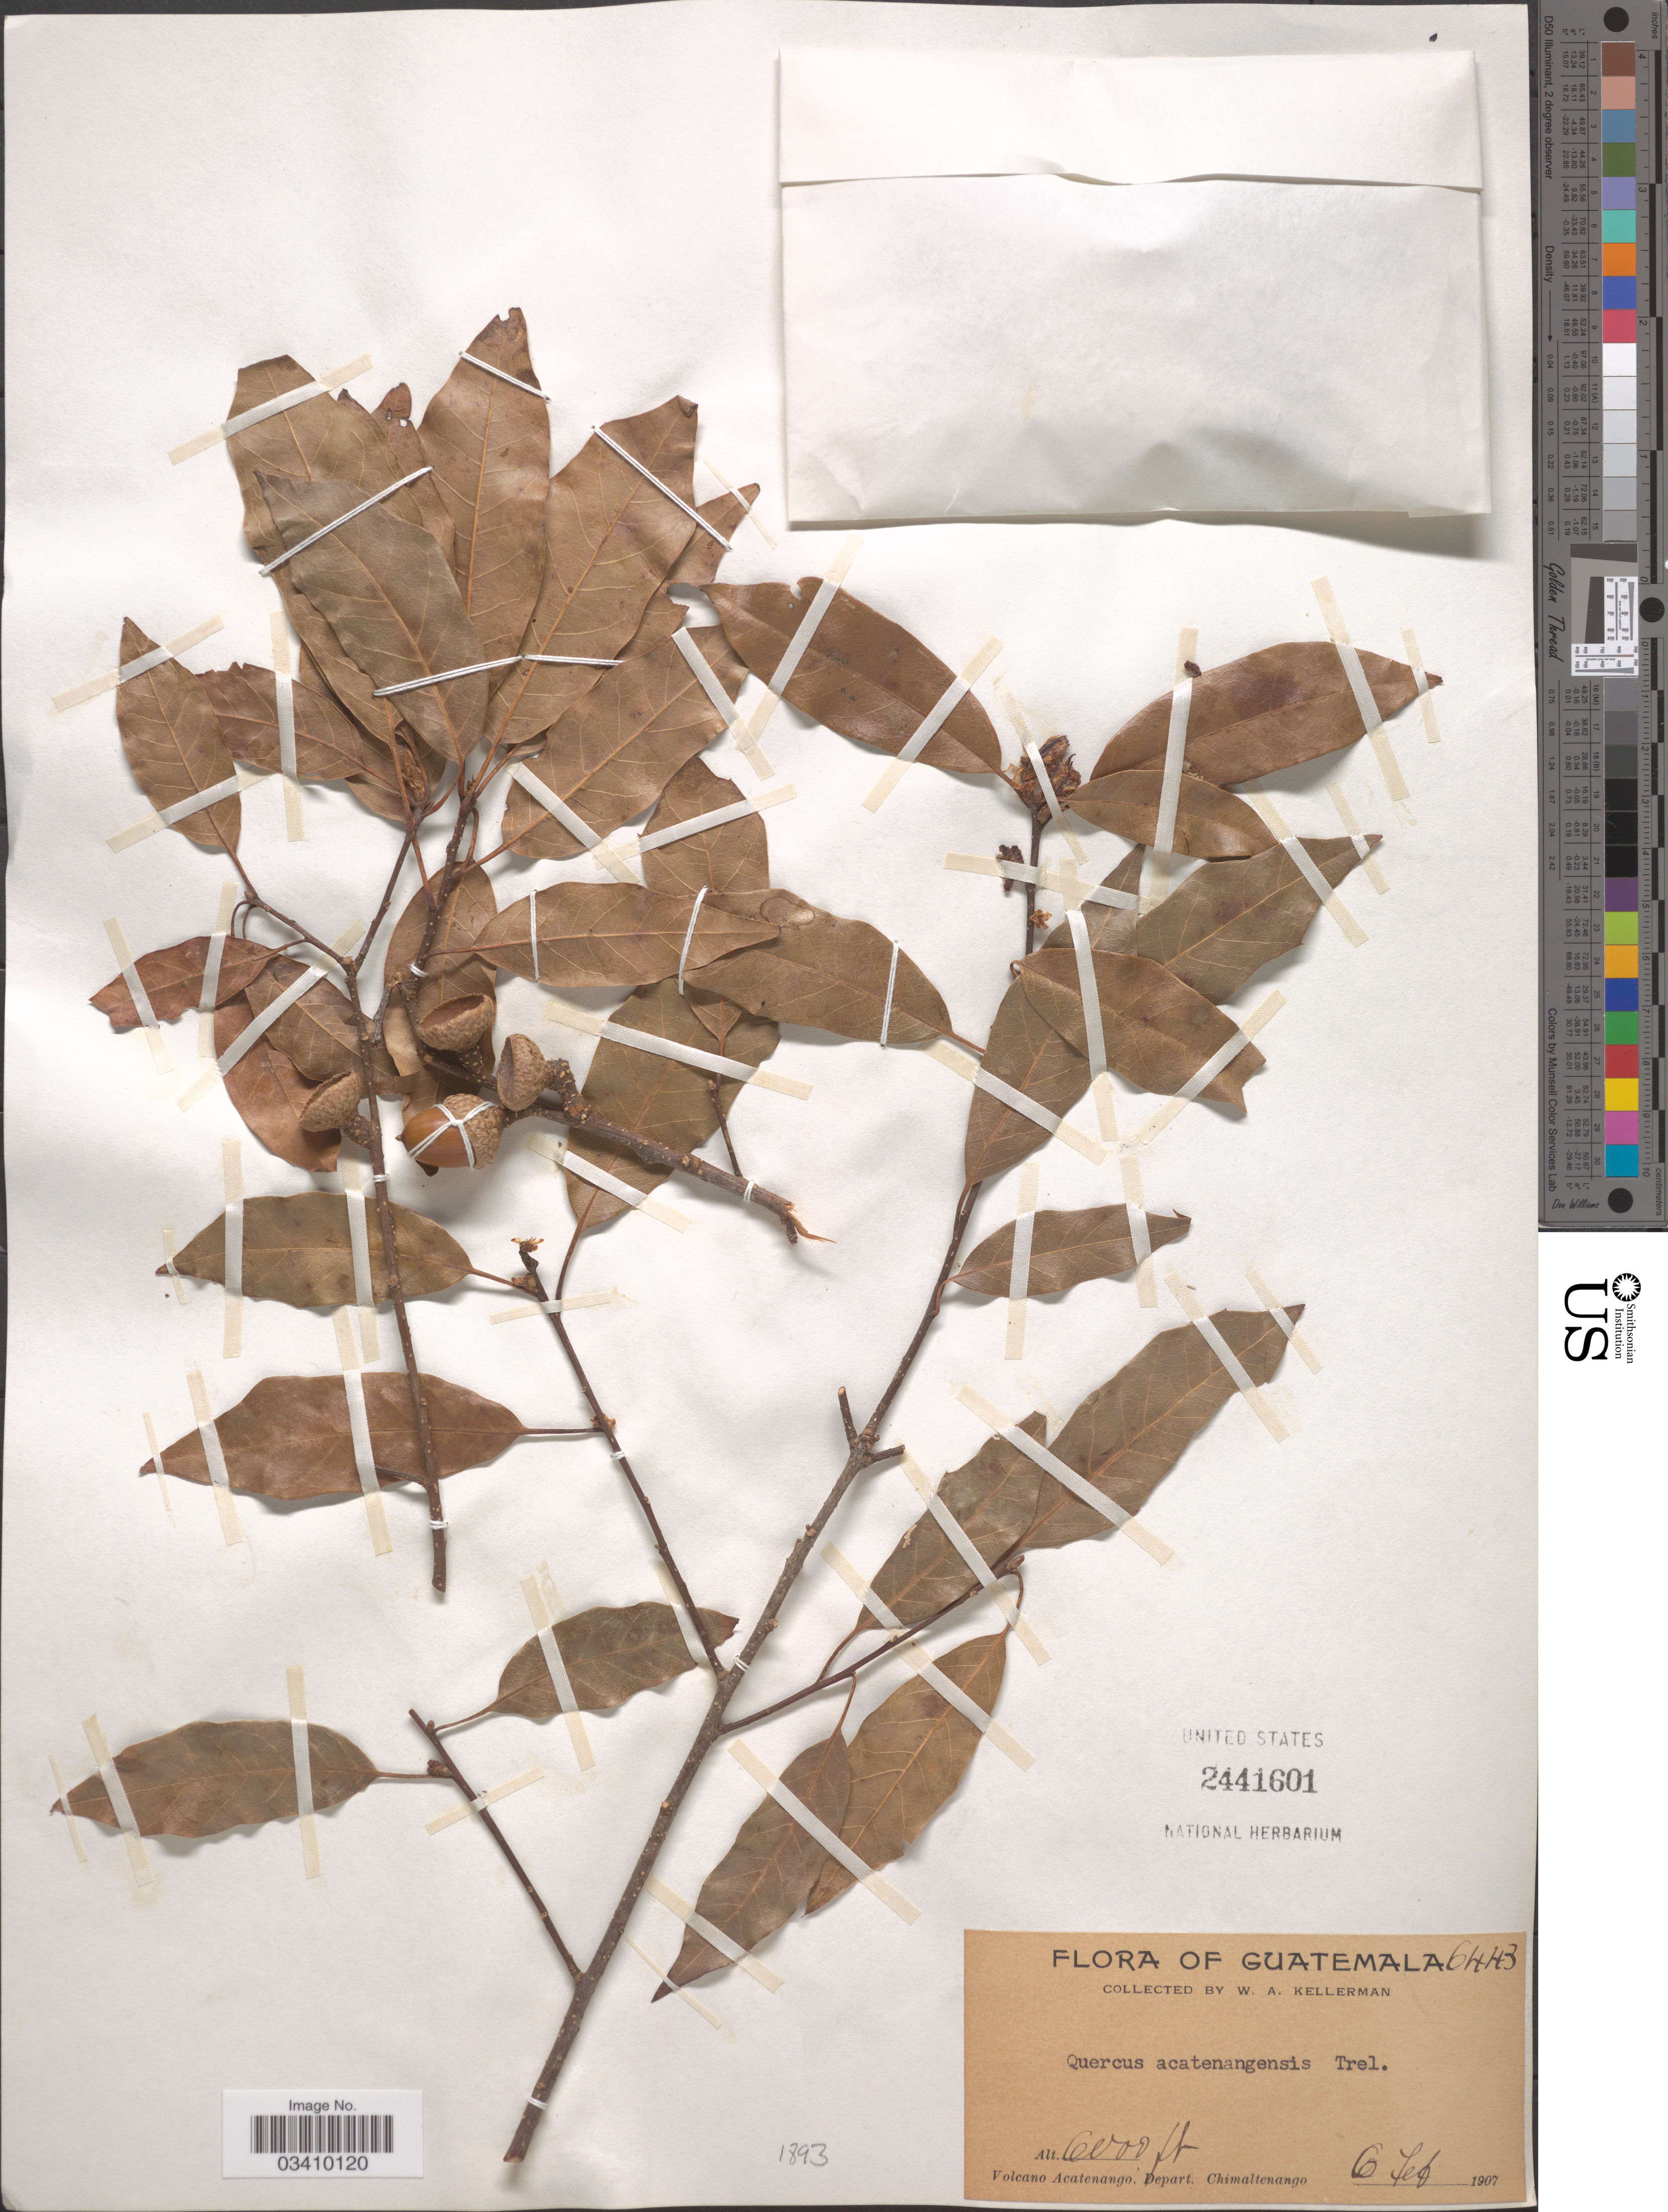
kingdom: Plantae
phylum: Tracheophyta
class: Magnoliopsida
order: Fagales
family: Fagaceae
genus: Quercus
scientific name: Quercus acatenangensis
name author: Trel.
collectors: W. Kellerman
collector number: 6443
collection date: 1907-02-06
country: Guatemala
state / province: Chimaltenango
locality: Volcano Acatenango, Depart. Chimaltenango.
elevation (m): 1829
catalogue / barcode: US 2441601